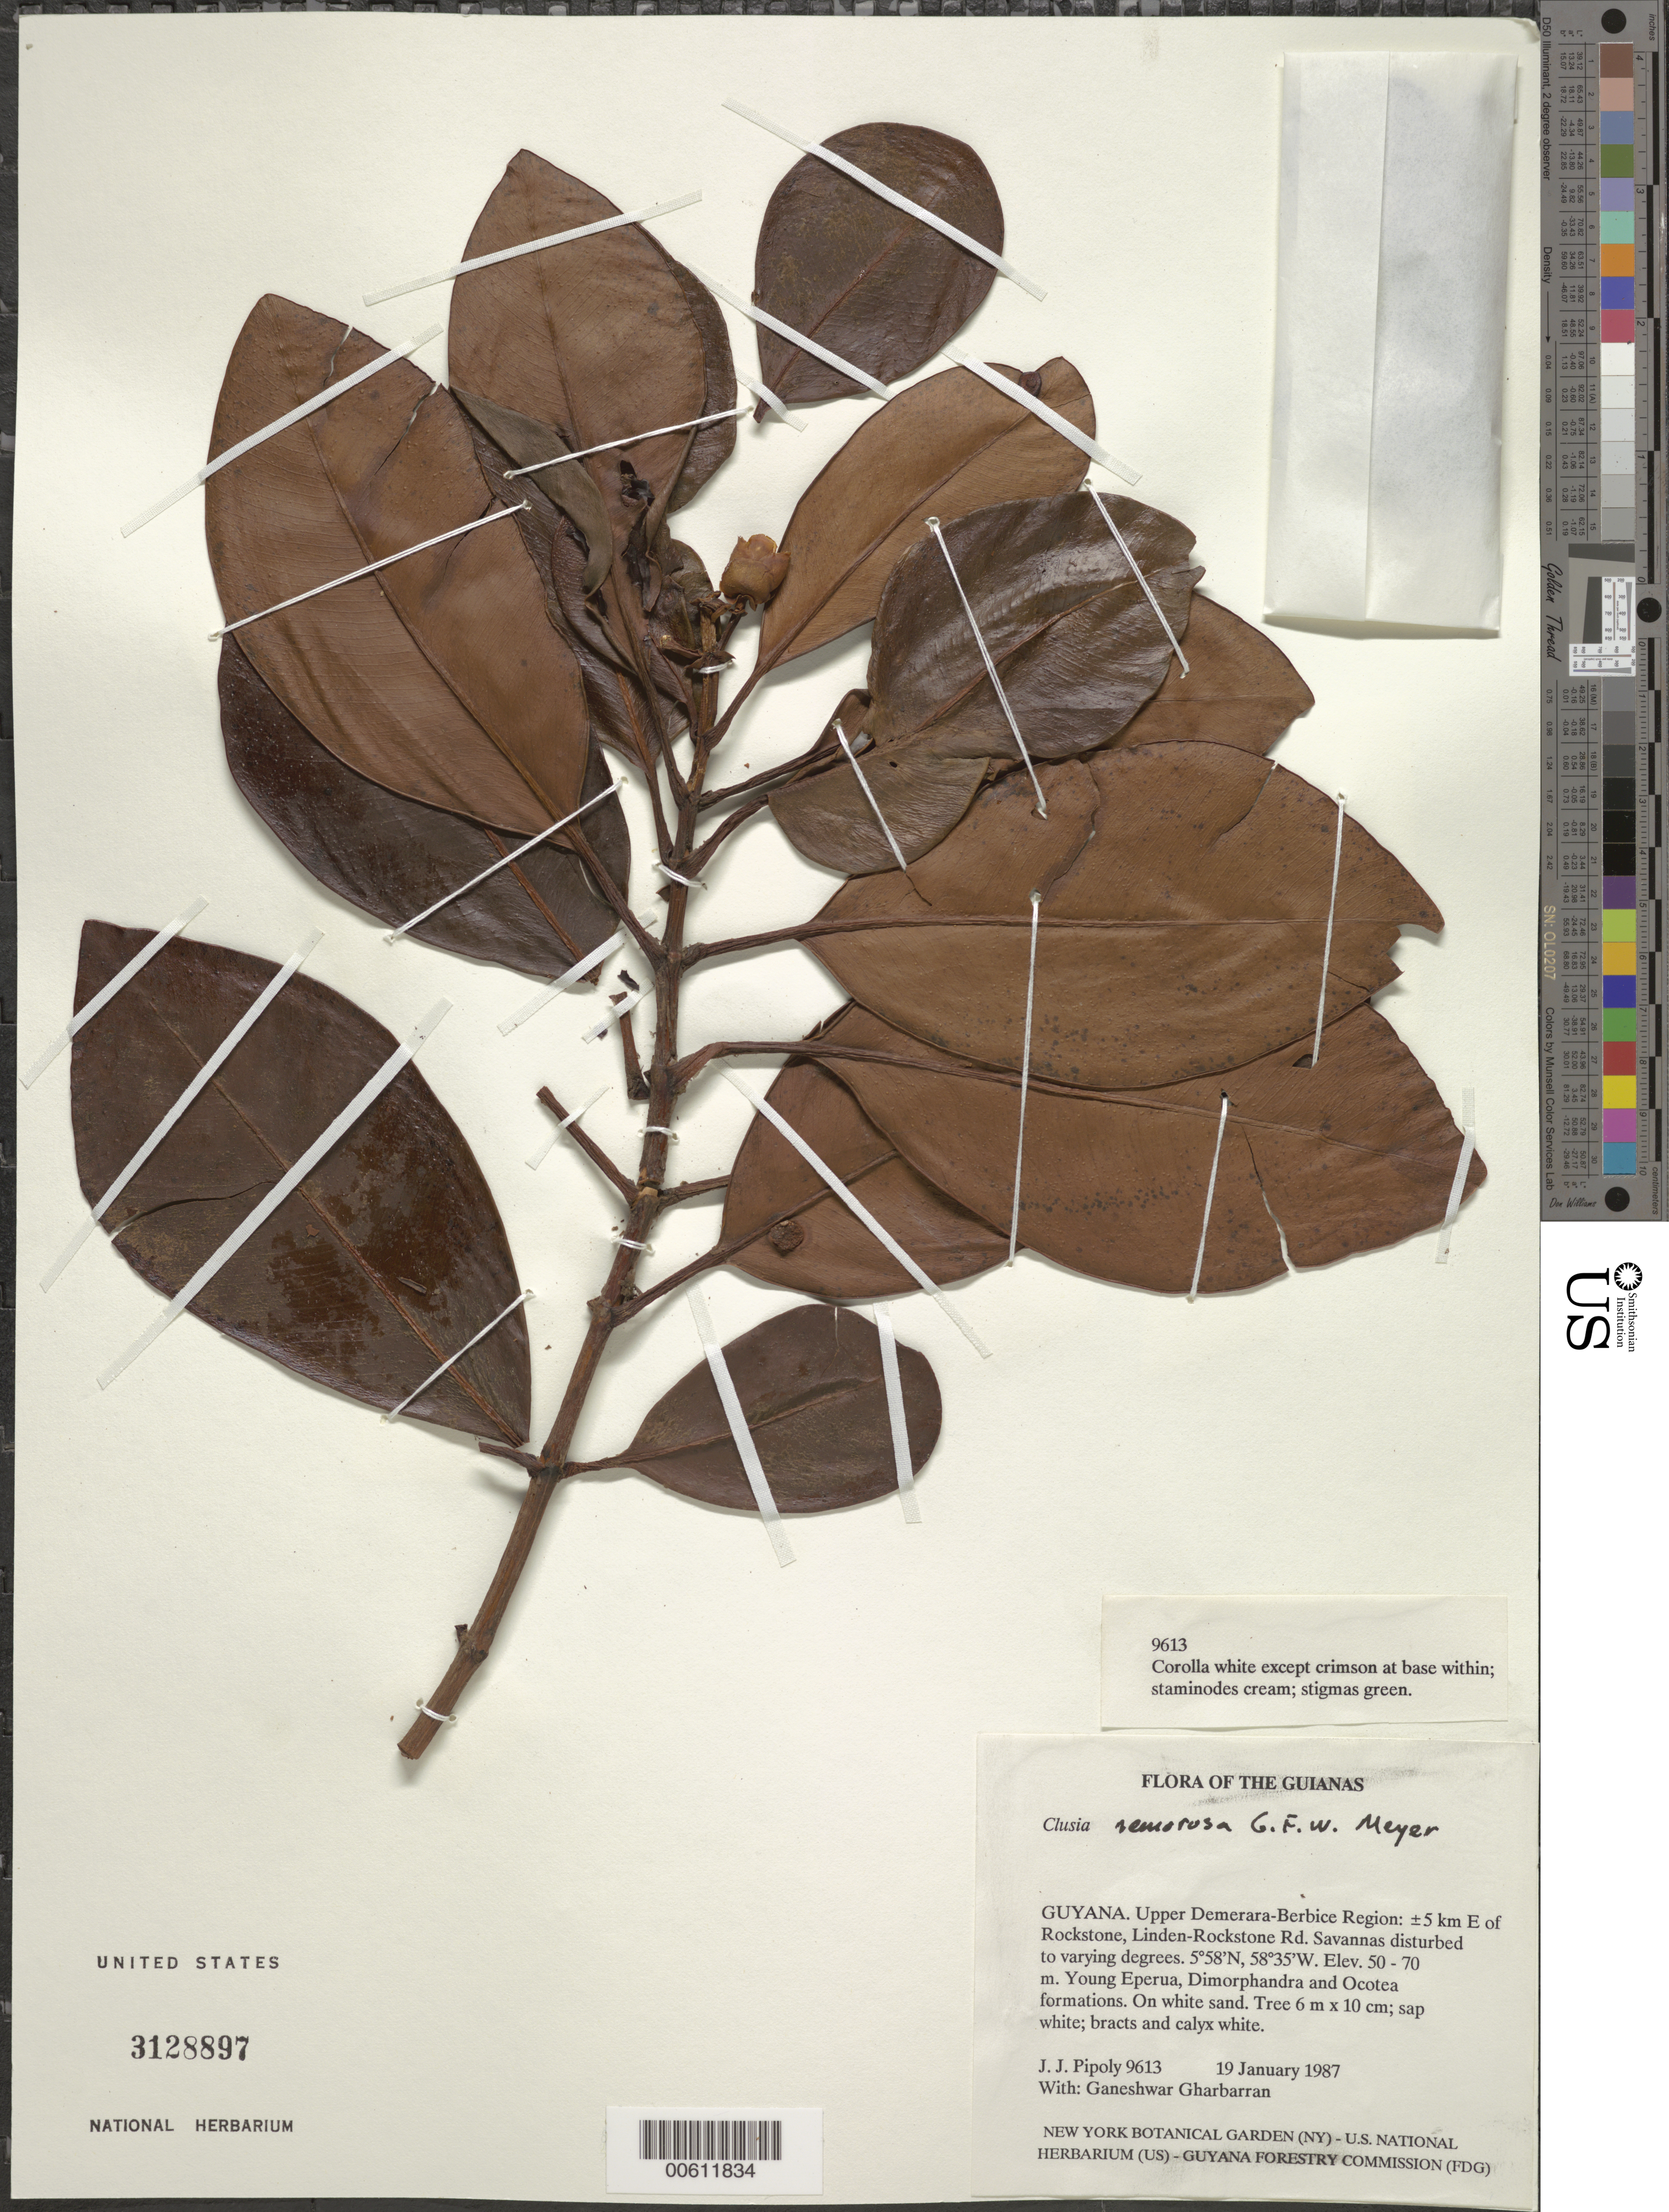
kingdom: Plantae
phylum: Tracheophyta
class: Magnoliopsida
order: Malpighiales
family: Clusiaceae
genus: Clusia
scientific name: Clusia nemorosa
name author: G. Mey.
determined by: Pipoly, J. J., III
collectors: J. J. Pipoly & G. Gharbarran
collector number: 9613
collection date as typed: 19 January 1987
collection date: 1987-01-19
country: Guyana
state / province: U. Demerara-Berbice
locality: ±5 km E of Rockstone, Linden-Rockstone Rd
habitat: Savannas disturbed to varying degrees. Young Eperua, Dimorphandra and Ocotea formations. On white sand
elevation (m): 50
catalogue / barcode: US 3128897